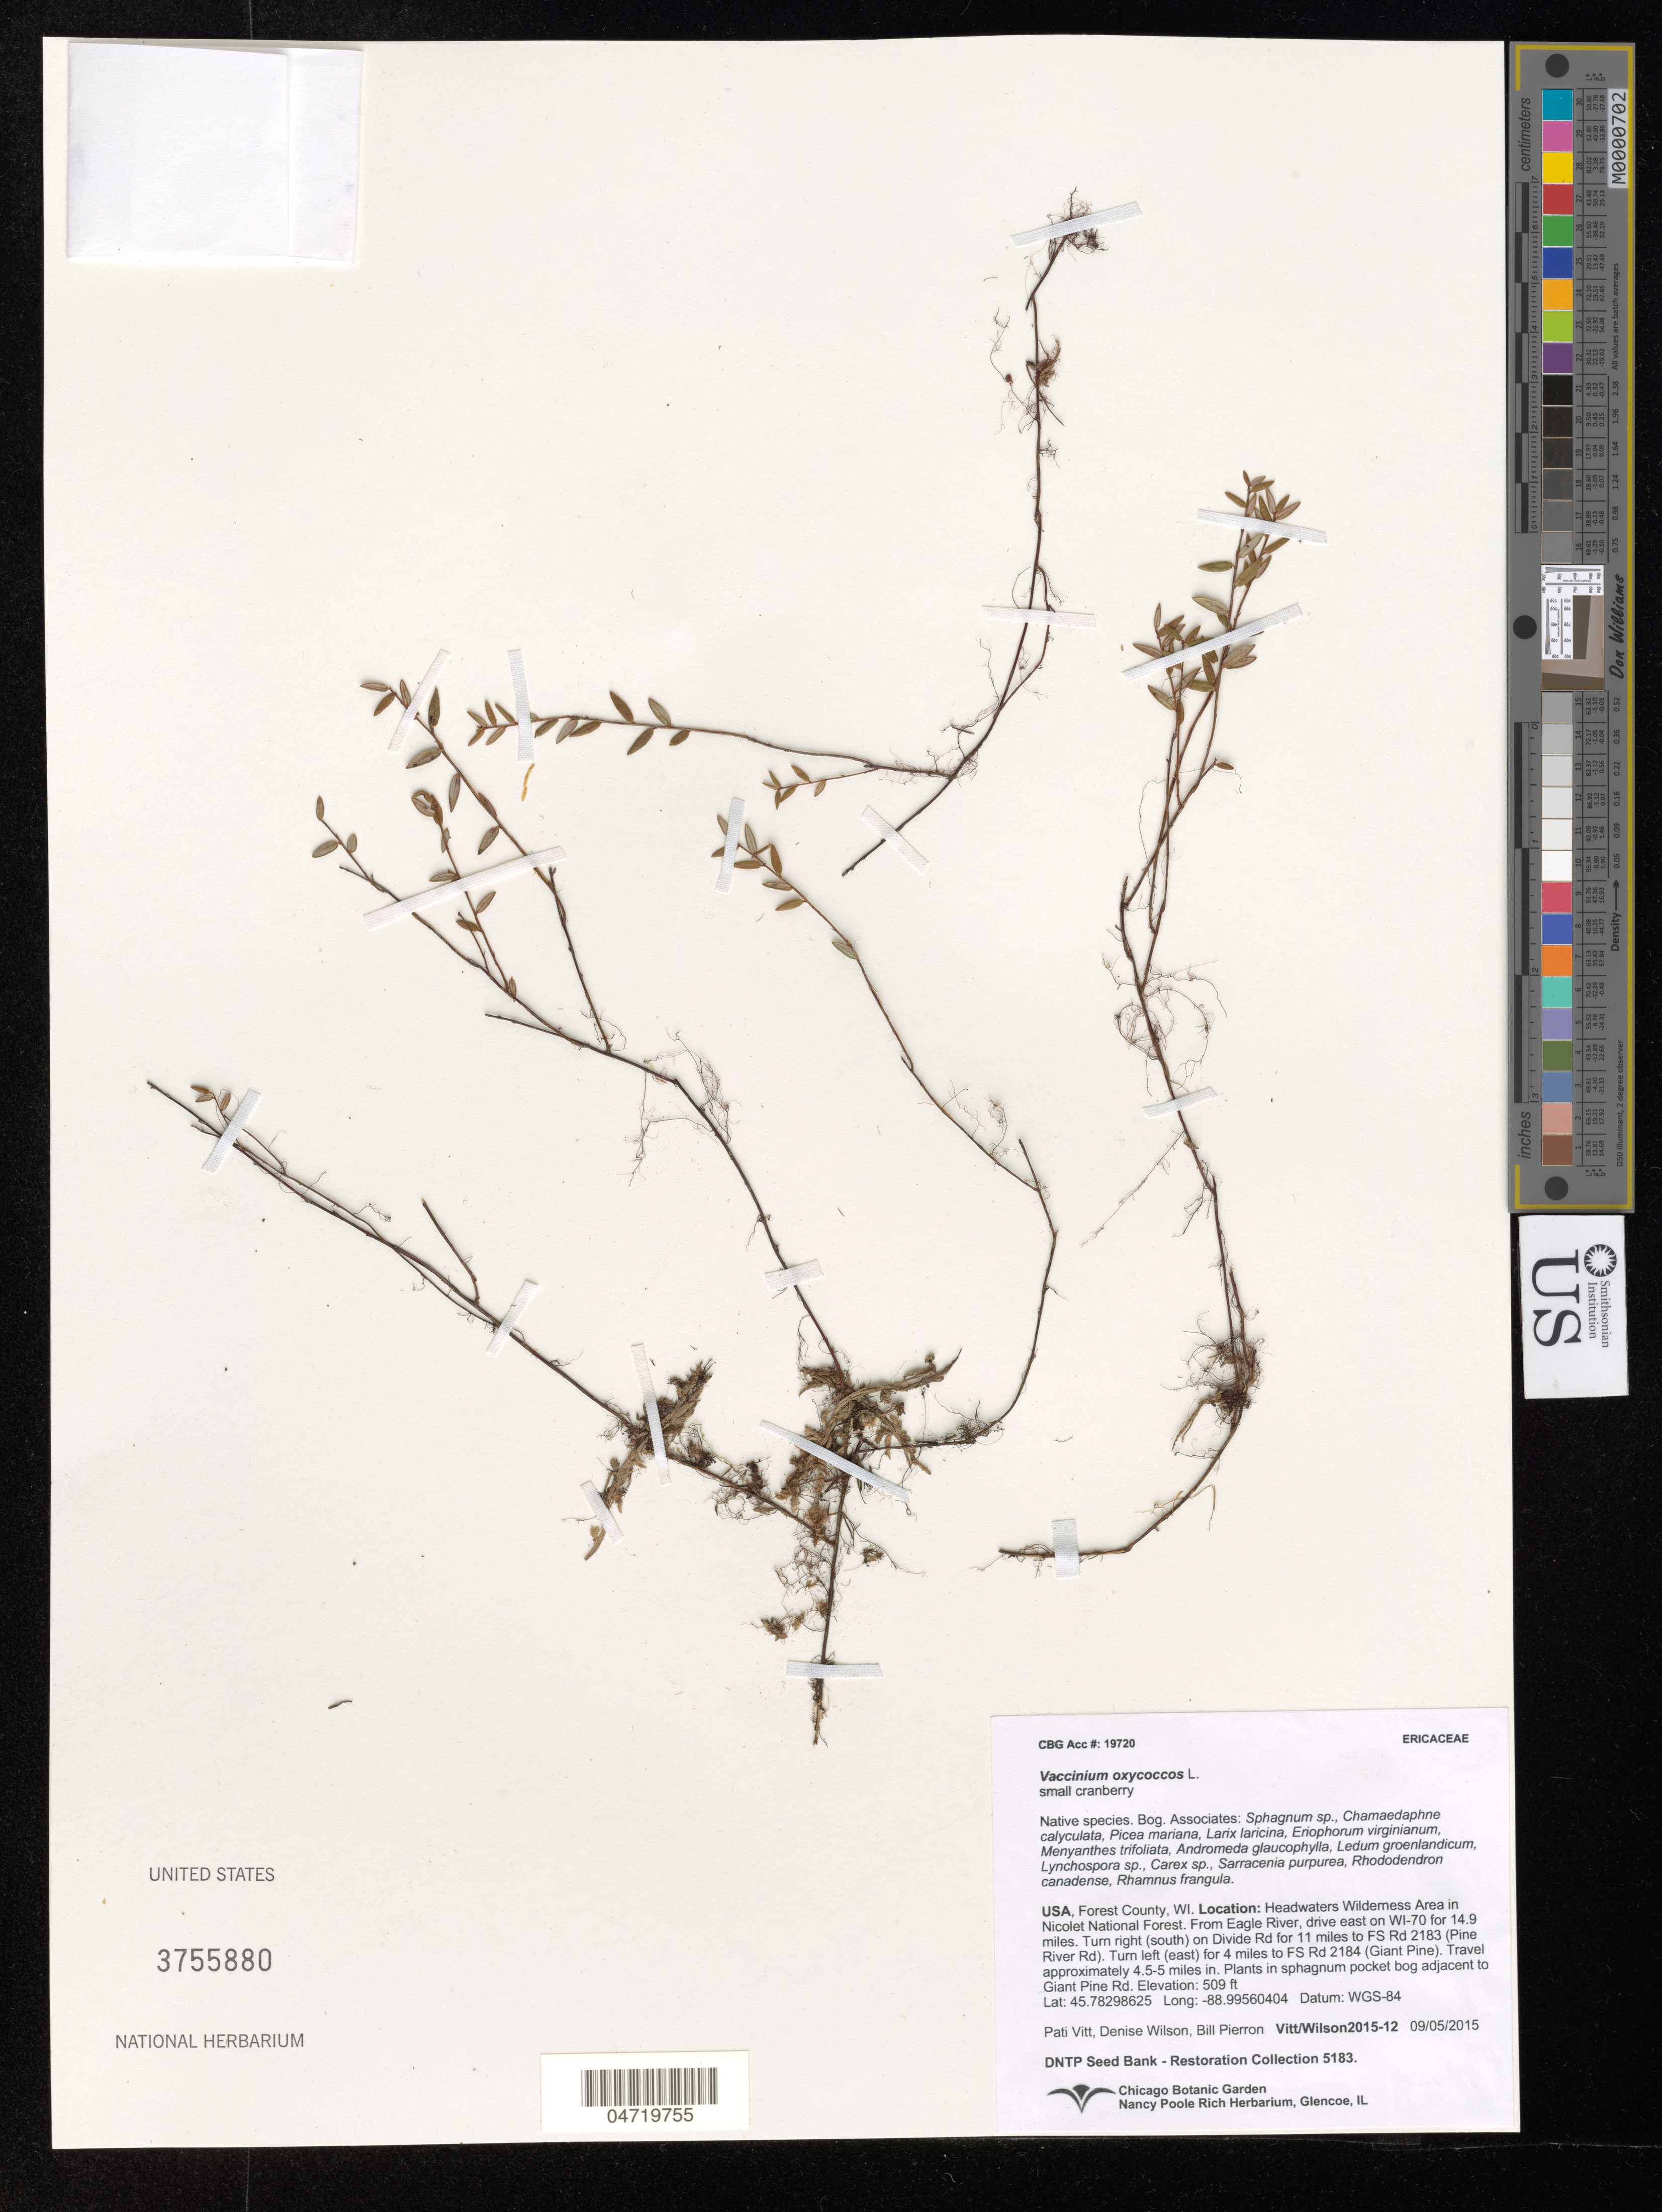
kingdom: Plantae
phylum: Tracheophyta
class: Magnoliopsida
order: Ericales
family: Ericaceae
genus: Vaccinium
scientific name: Vaccinium oxycoccos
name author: L.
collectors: P. Vitt, D. Wilson & B. Pierron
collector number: Vitt/Wilson2015-12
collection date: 2015-09-05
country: United States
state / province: Wisconsin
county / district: Forest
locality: Headwaters Wilderness Area in Nicolet National Forest. From Eagle River, east on WI-70 for 14.9 miles. Right (S) on Divide Rd for 11 miles to FS Rd 2183 (Pine River Rd). Turn left (E) for 4 miles to FS Rd 2184 (Giant Pine). Travel ~4.5-5 miles. Plants in sphagnum pocket bog adjacent to Giant Pine Rd.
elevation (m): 155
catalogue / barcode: US 3755880